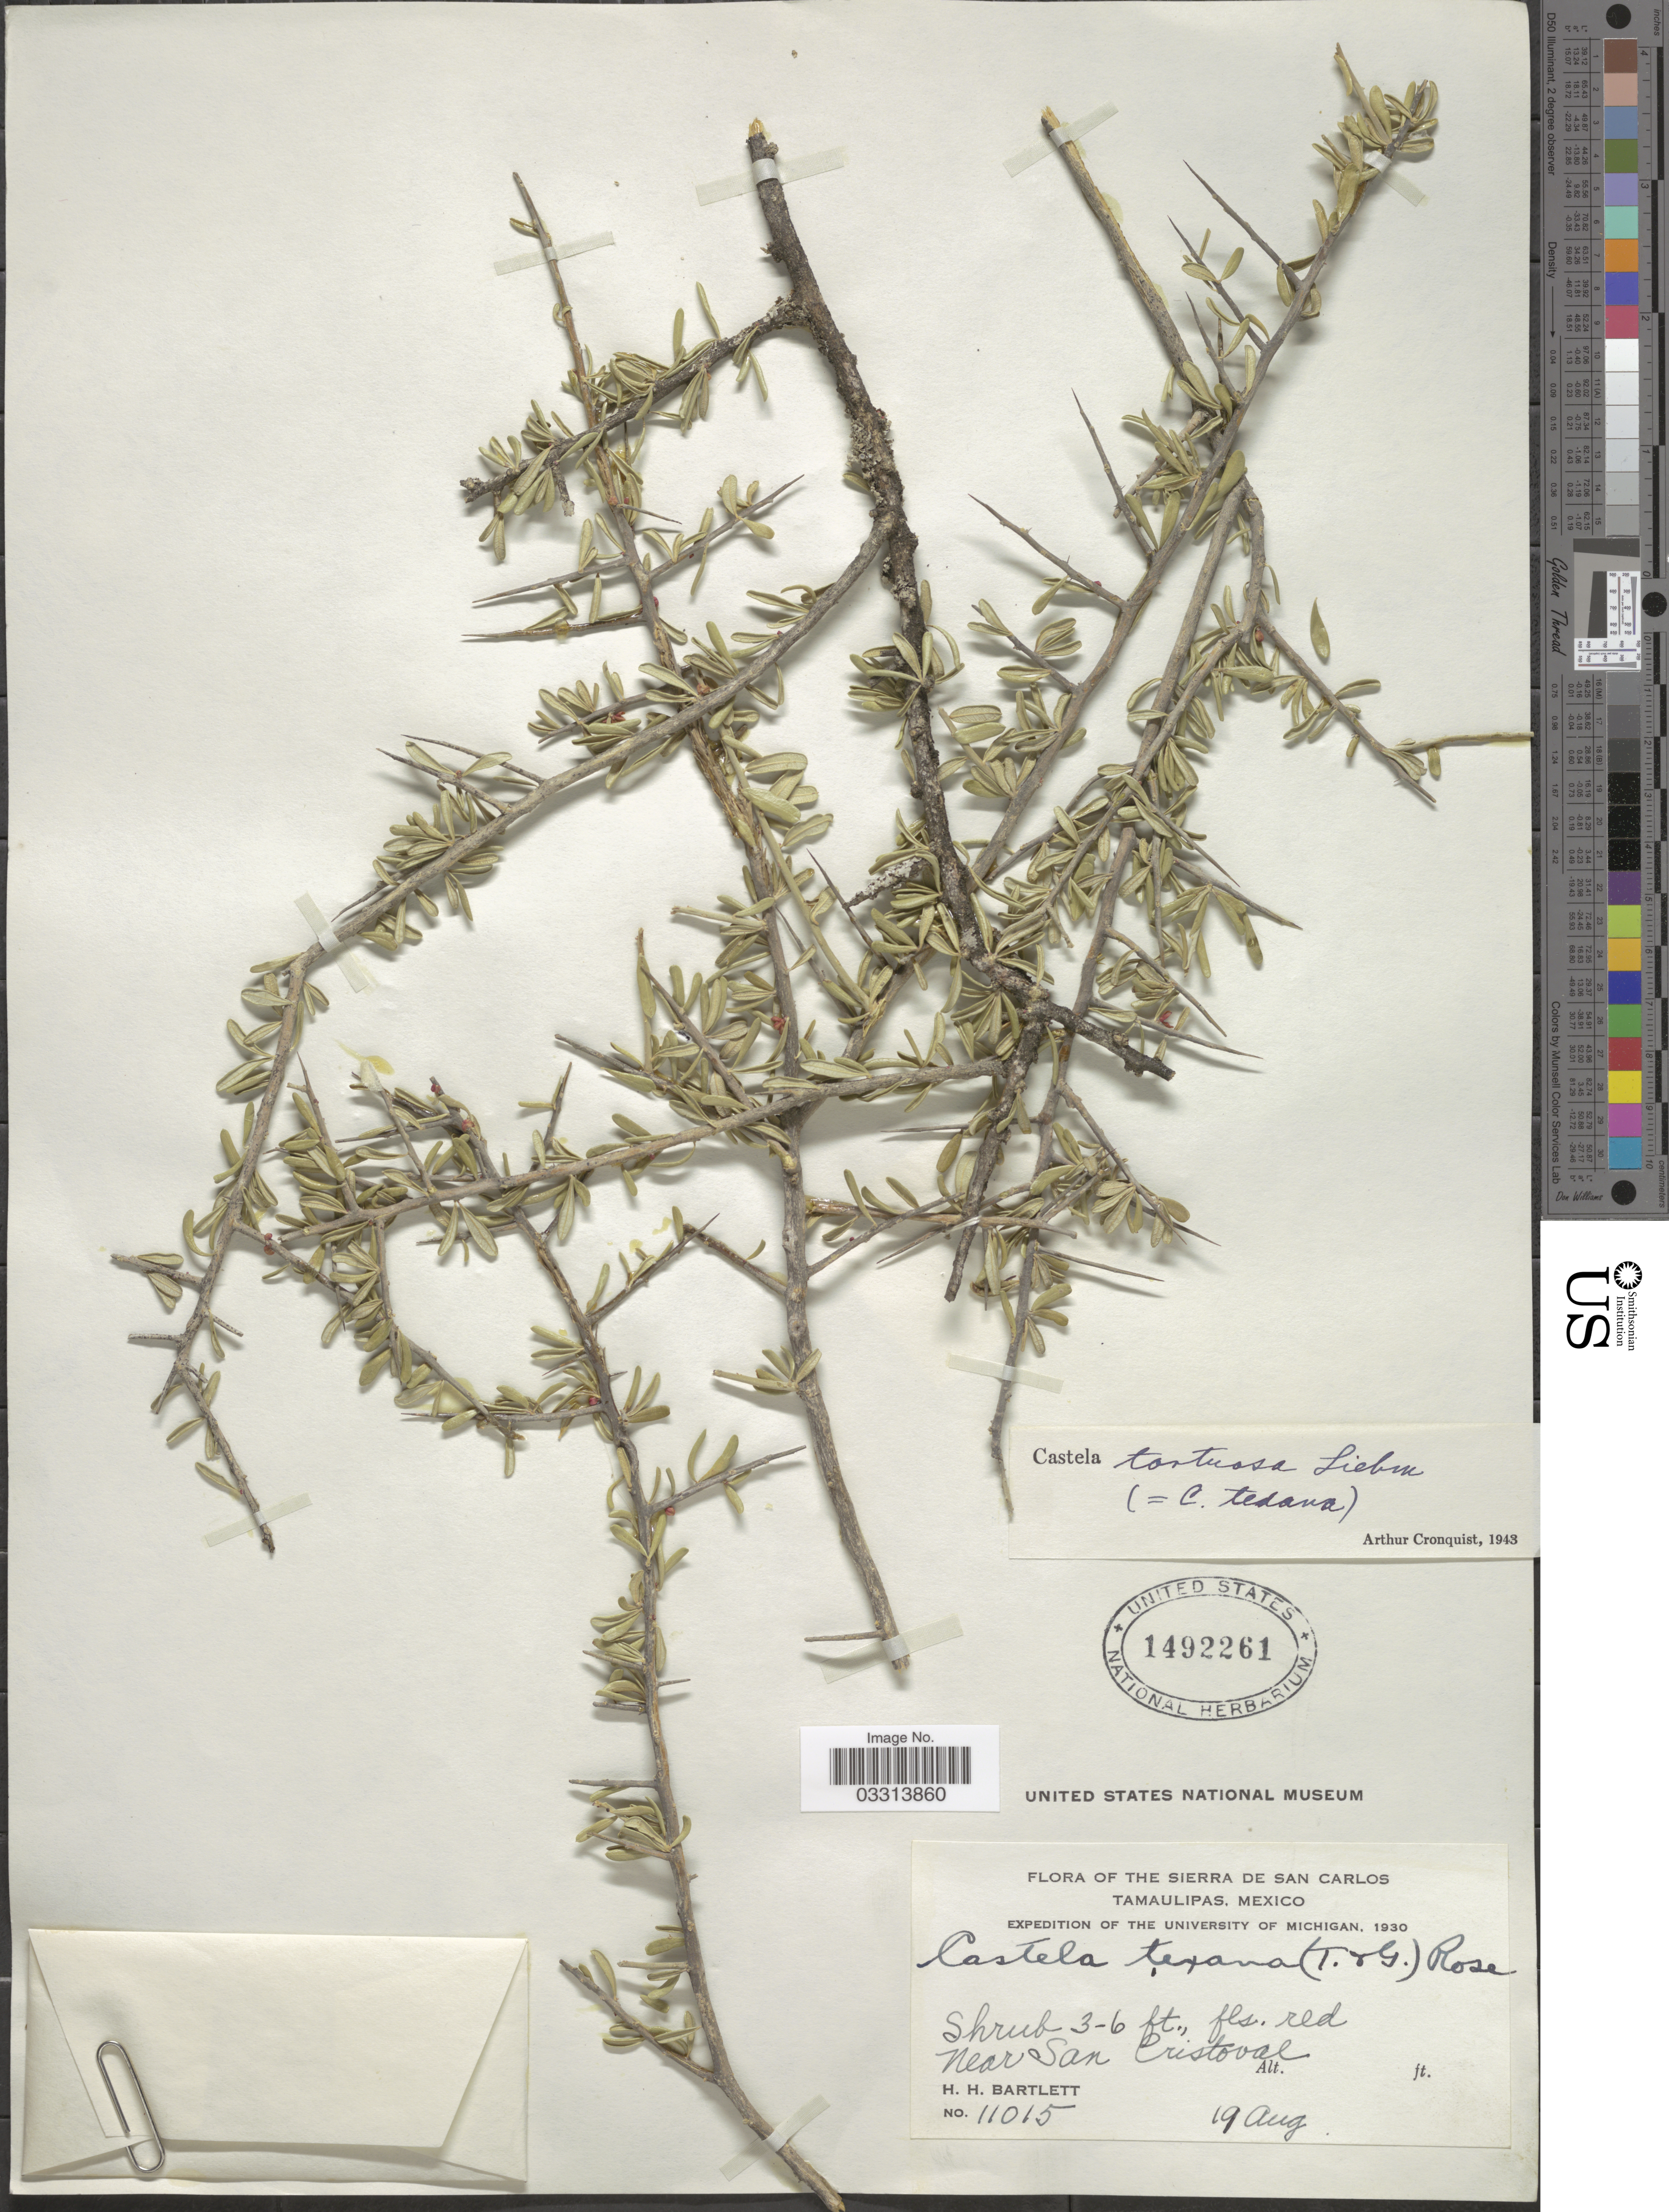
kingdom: Plantae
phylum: Tracheophyta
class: Magnoliopsida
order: Sapindales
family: Simaroubaceae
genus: Castela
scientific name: Castela tortuosa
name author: Liebm.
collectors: H. H. Bartlett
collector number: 11015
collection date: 1930-08-19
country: Mexico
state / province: Tamaulipas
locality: The Sierra de San Carlos, Near San Cristoval.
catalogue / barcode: US 1492261